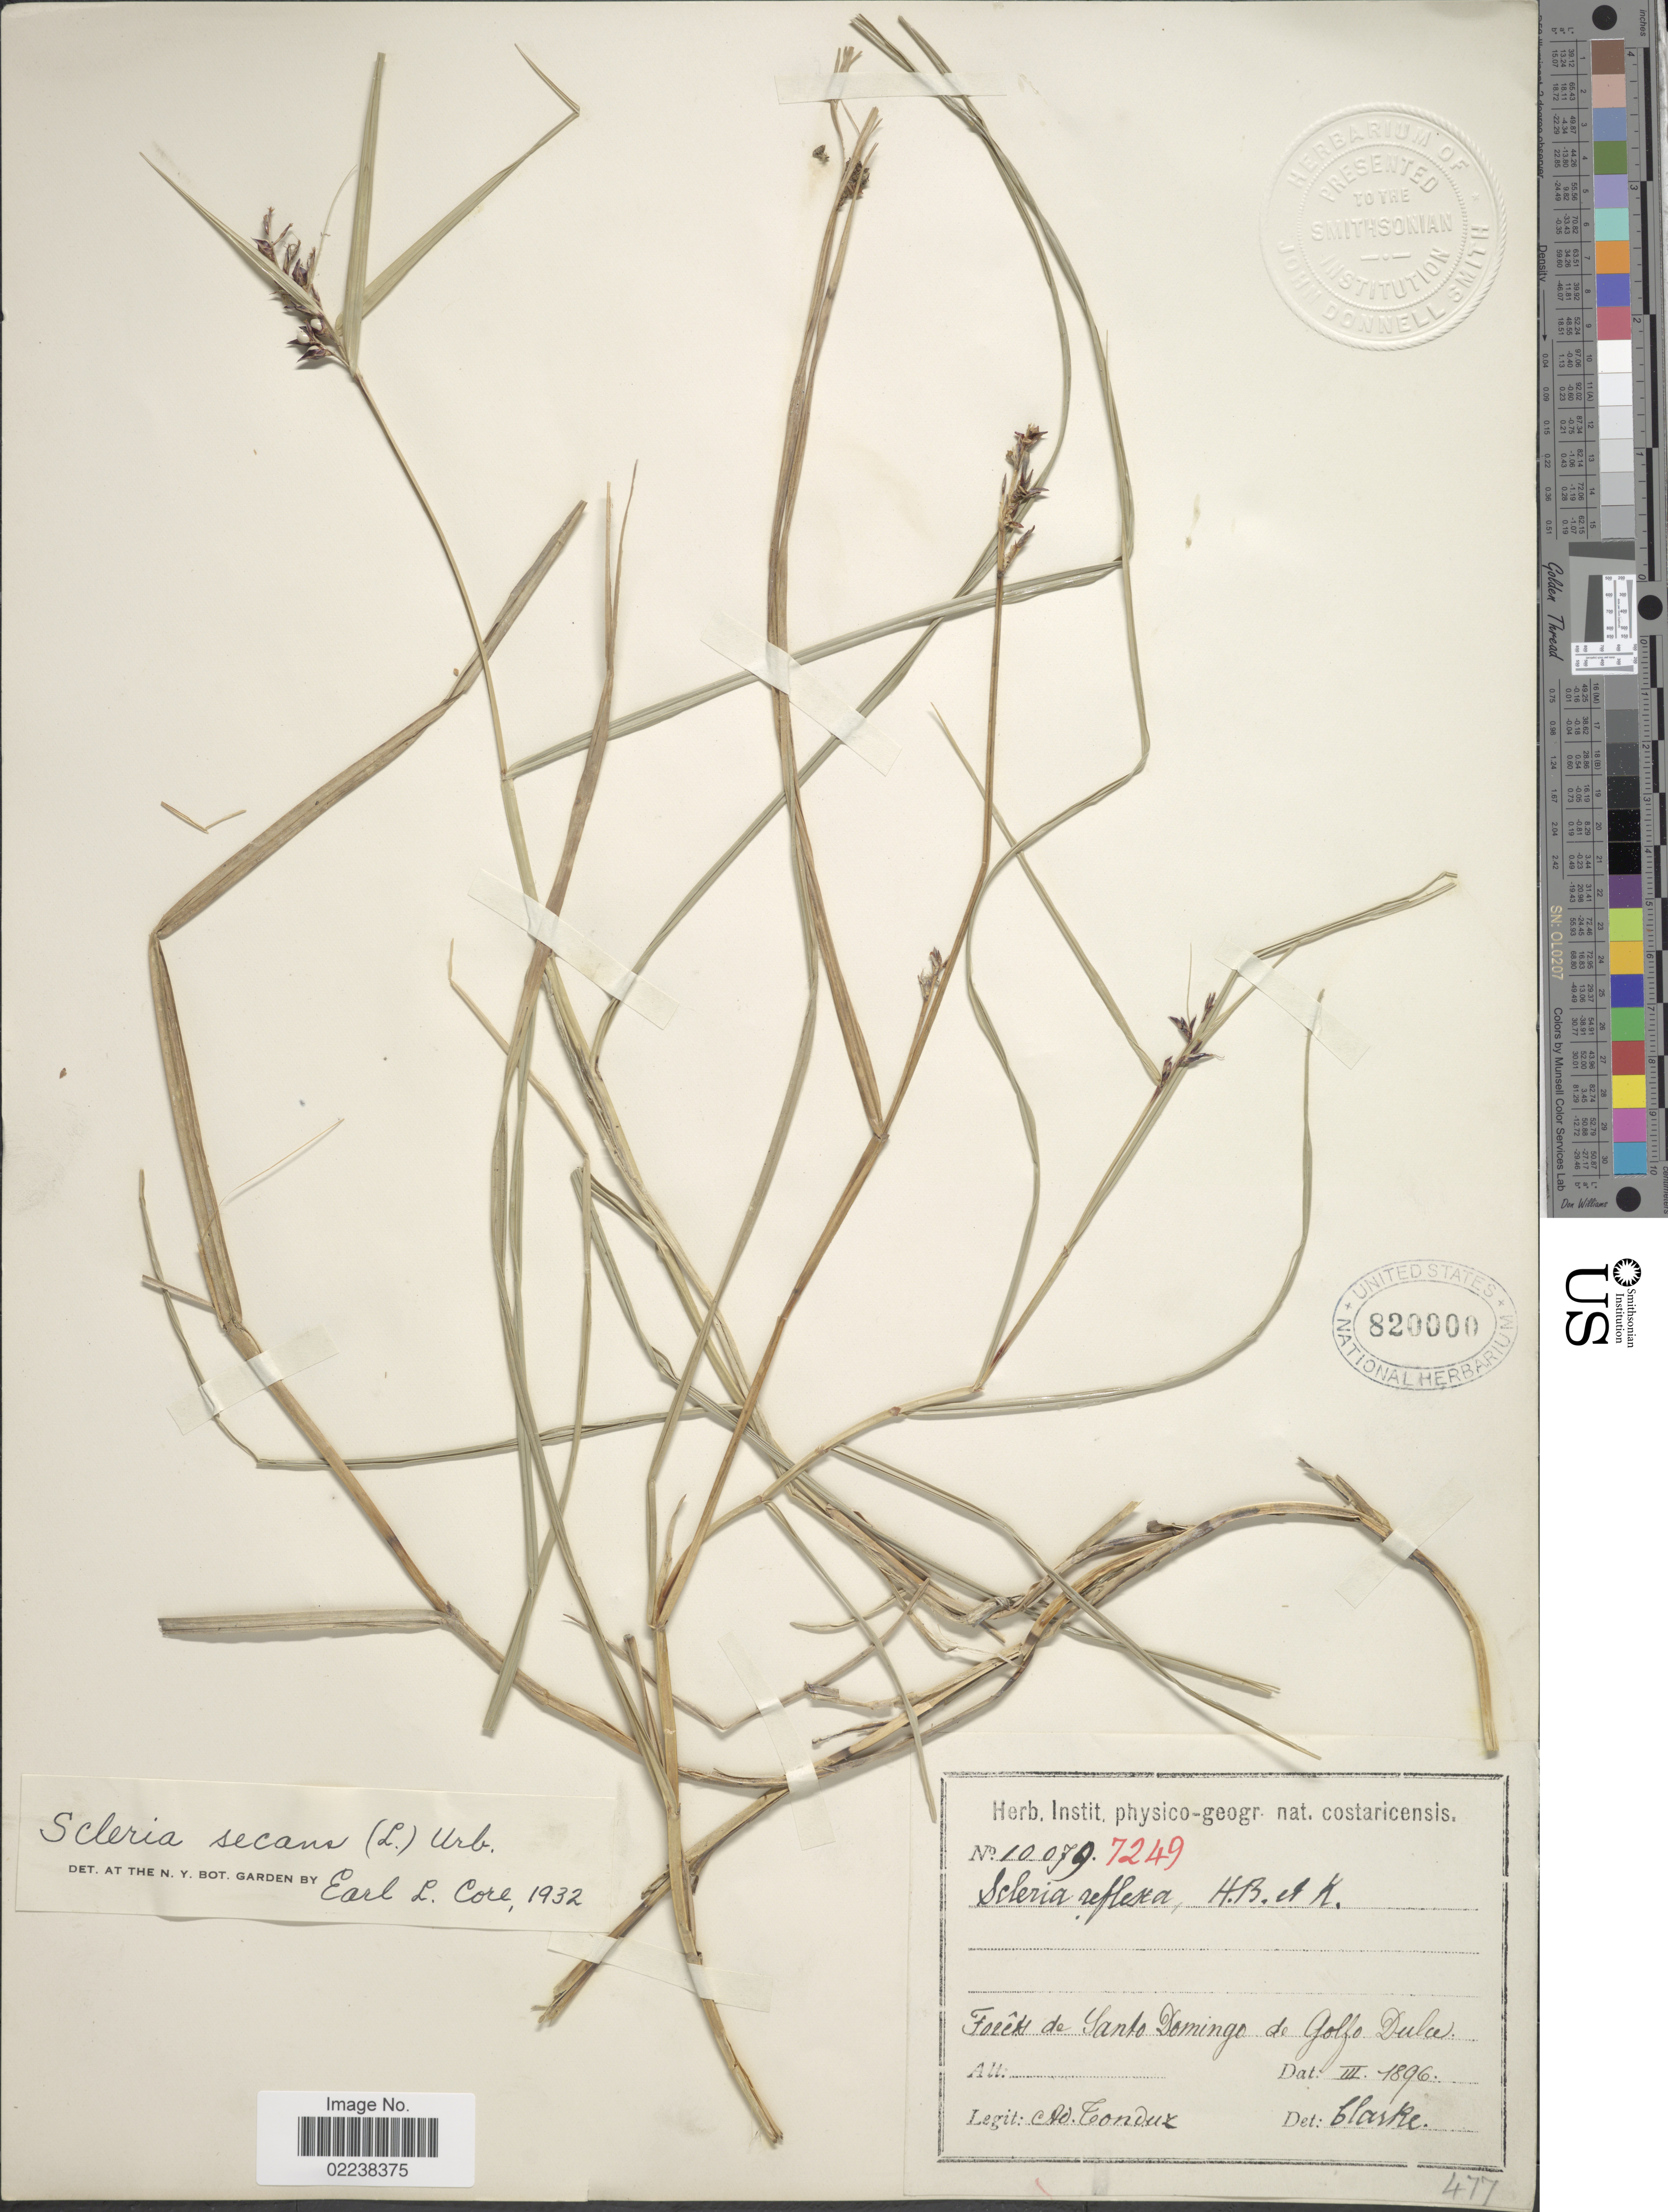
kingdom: Plantae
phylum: Tracheophyta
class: Liliopsida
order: Poales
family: Cyperaceae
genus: Scleria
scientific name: Scleria secans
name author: (L.) Urb.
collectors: A. Tonduz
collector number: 10079/7249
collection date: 1896-02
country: Costa Rica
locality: Forets de Santo Domingo de Golfo Dulce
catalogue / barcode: US 820000